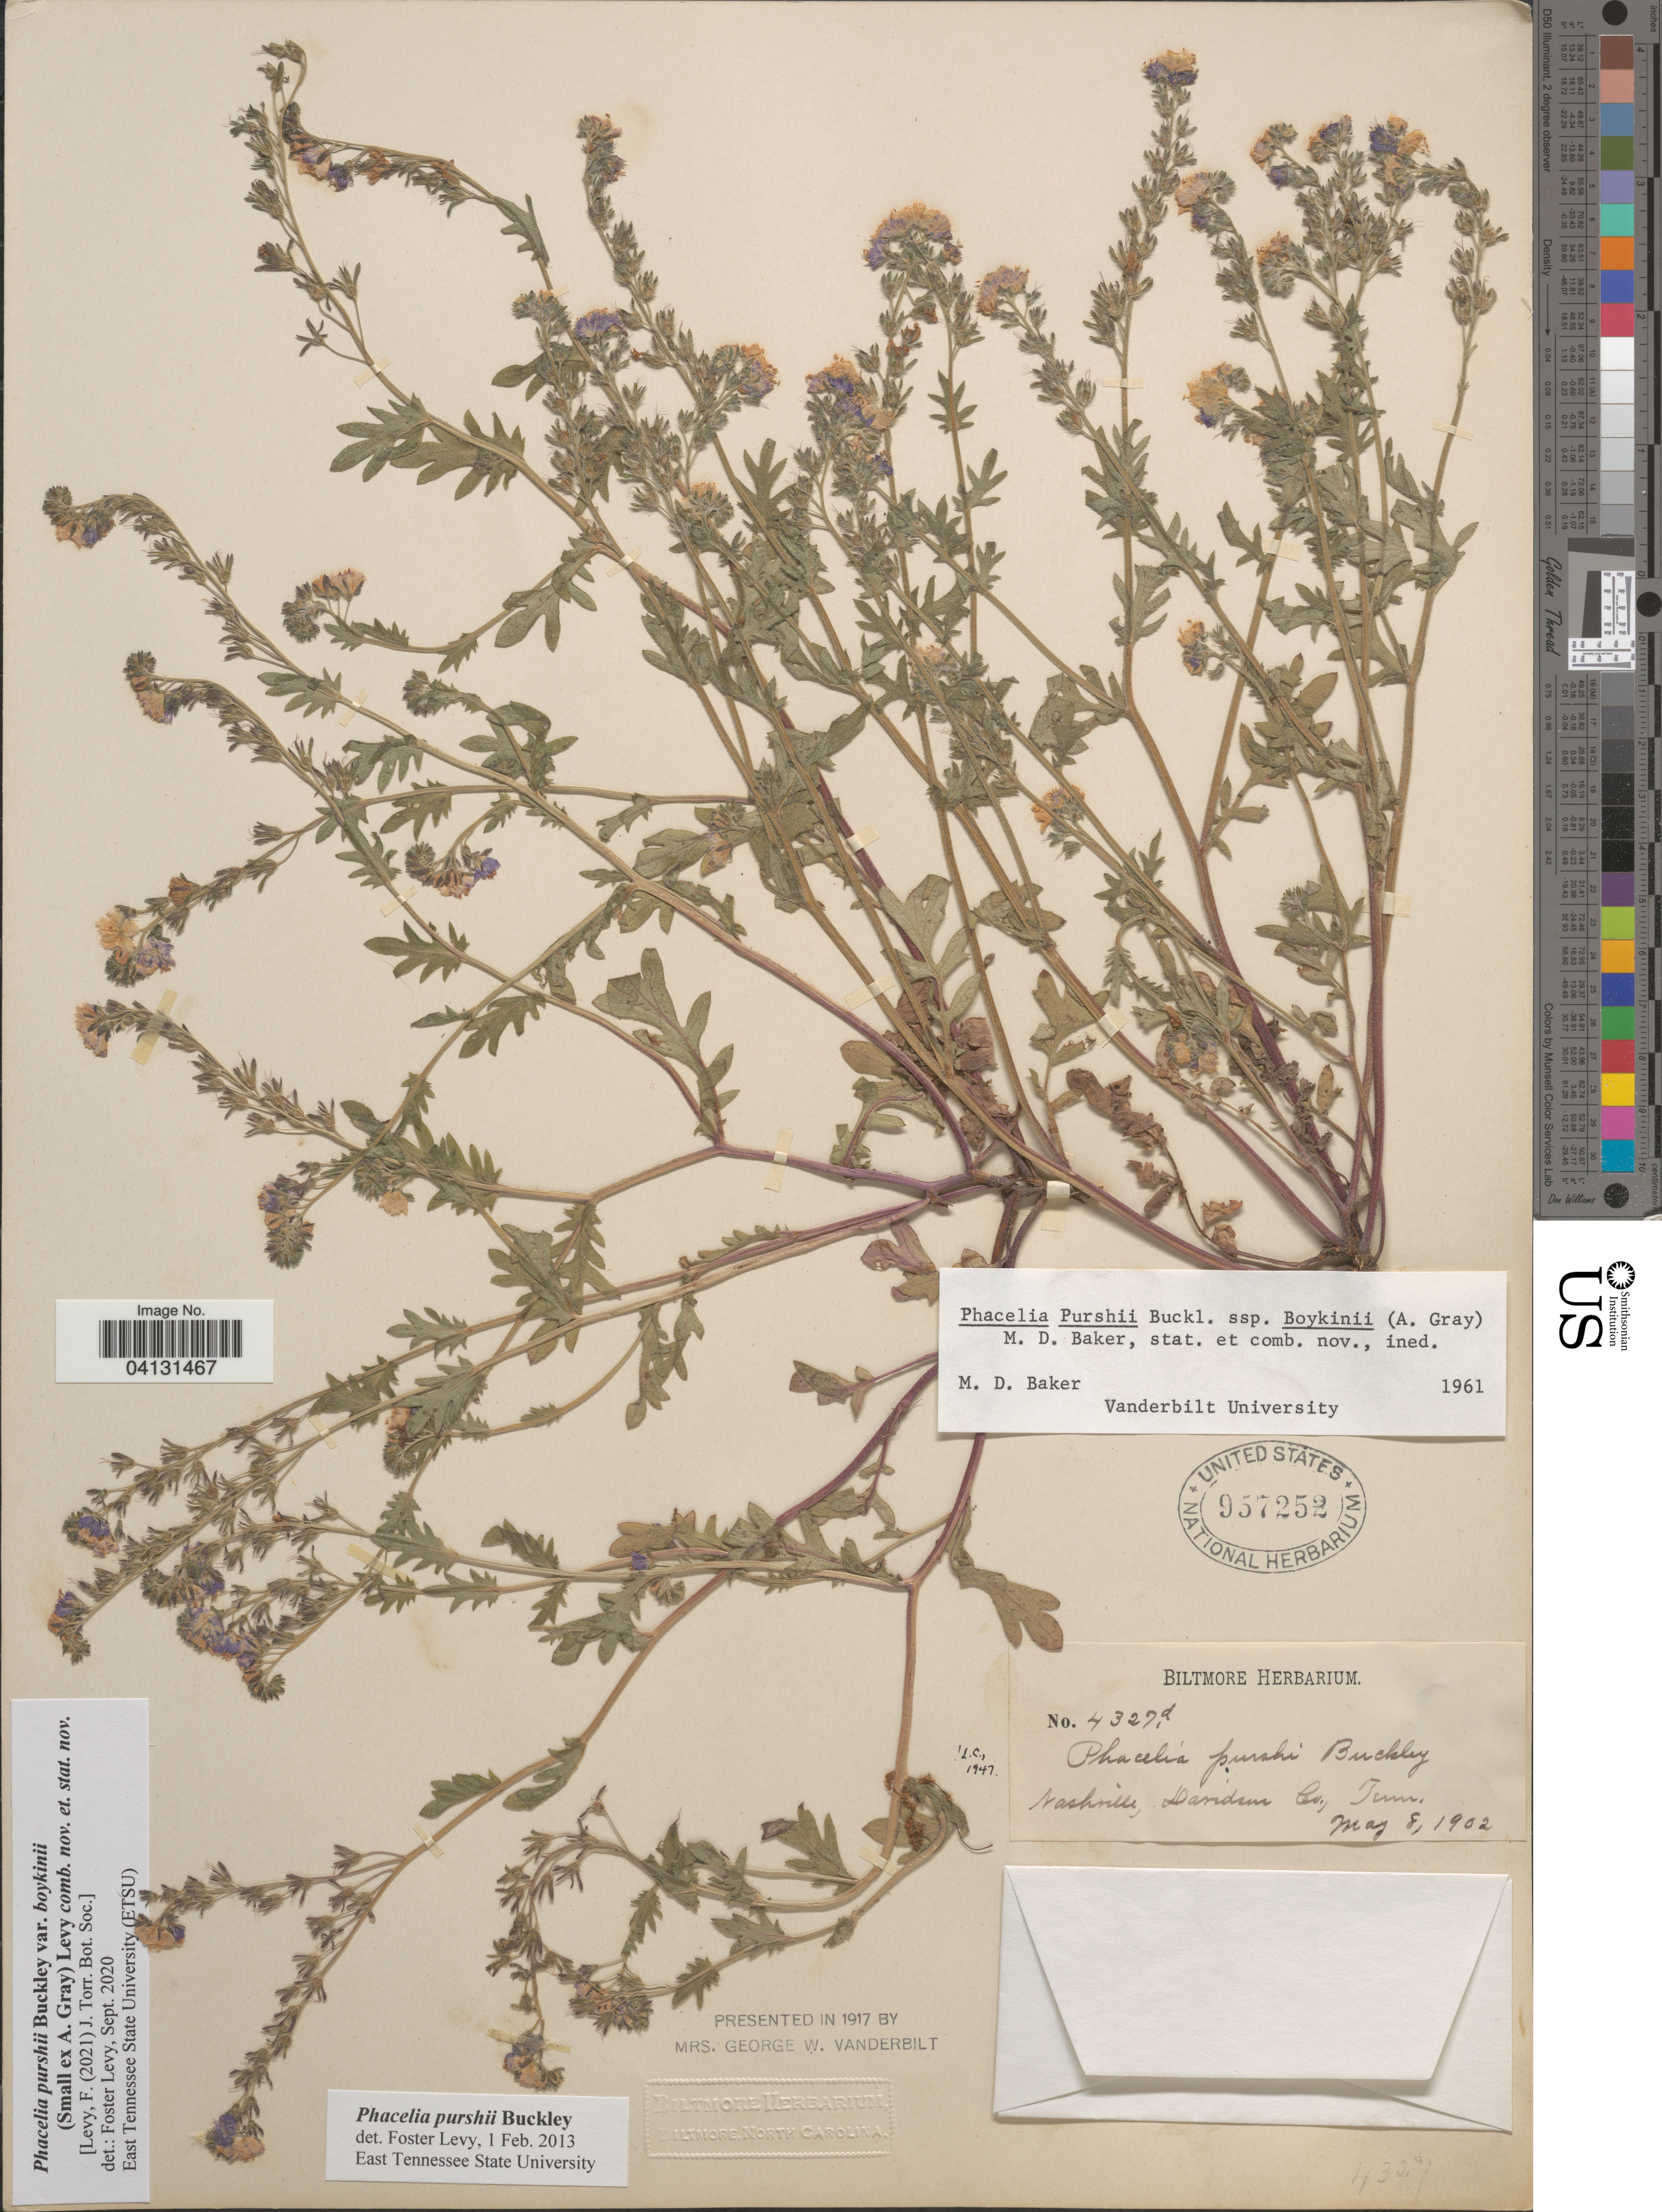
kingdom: Plantae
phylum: Tracheophyta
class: Magnoliopsida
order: Boraginales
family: Hydrophyllaceae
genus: Phacelia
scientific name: Phacelia purshii var. boykinii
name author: (Small ex A. Gray) Levy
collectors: ex herb. Biltmore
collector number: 4327d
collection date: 1902-05-08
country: United States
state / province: Tennessee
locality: Nashville, Davidson Co.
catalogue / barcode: US 957252